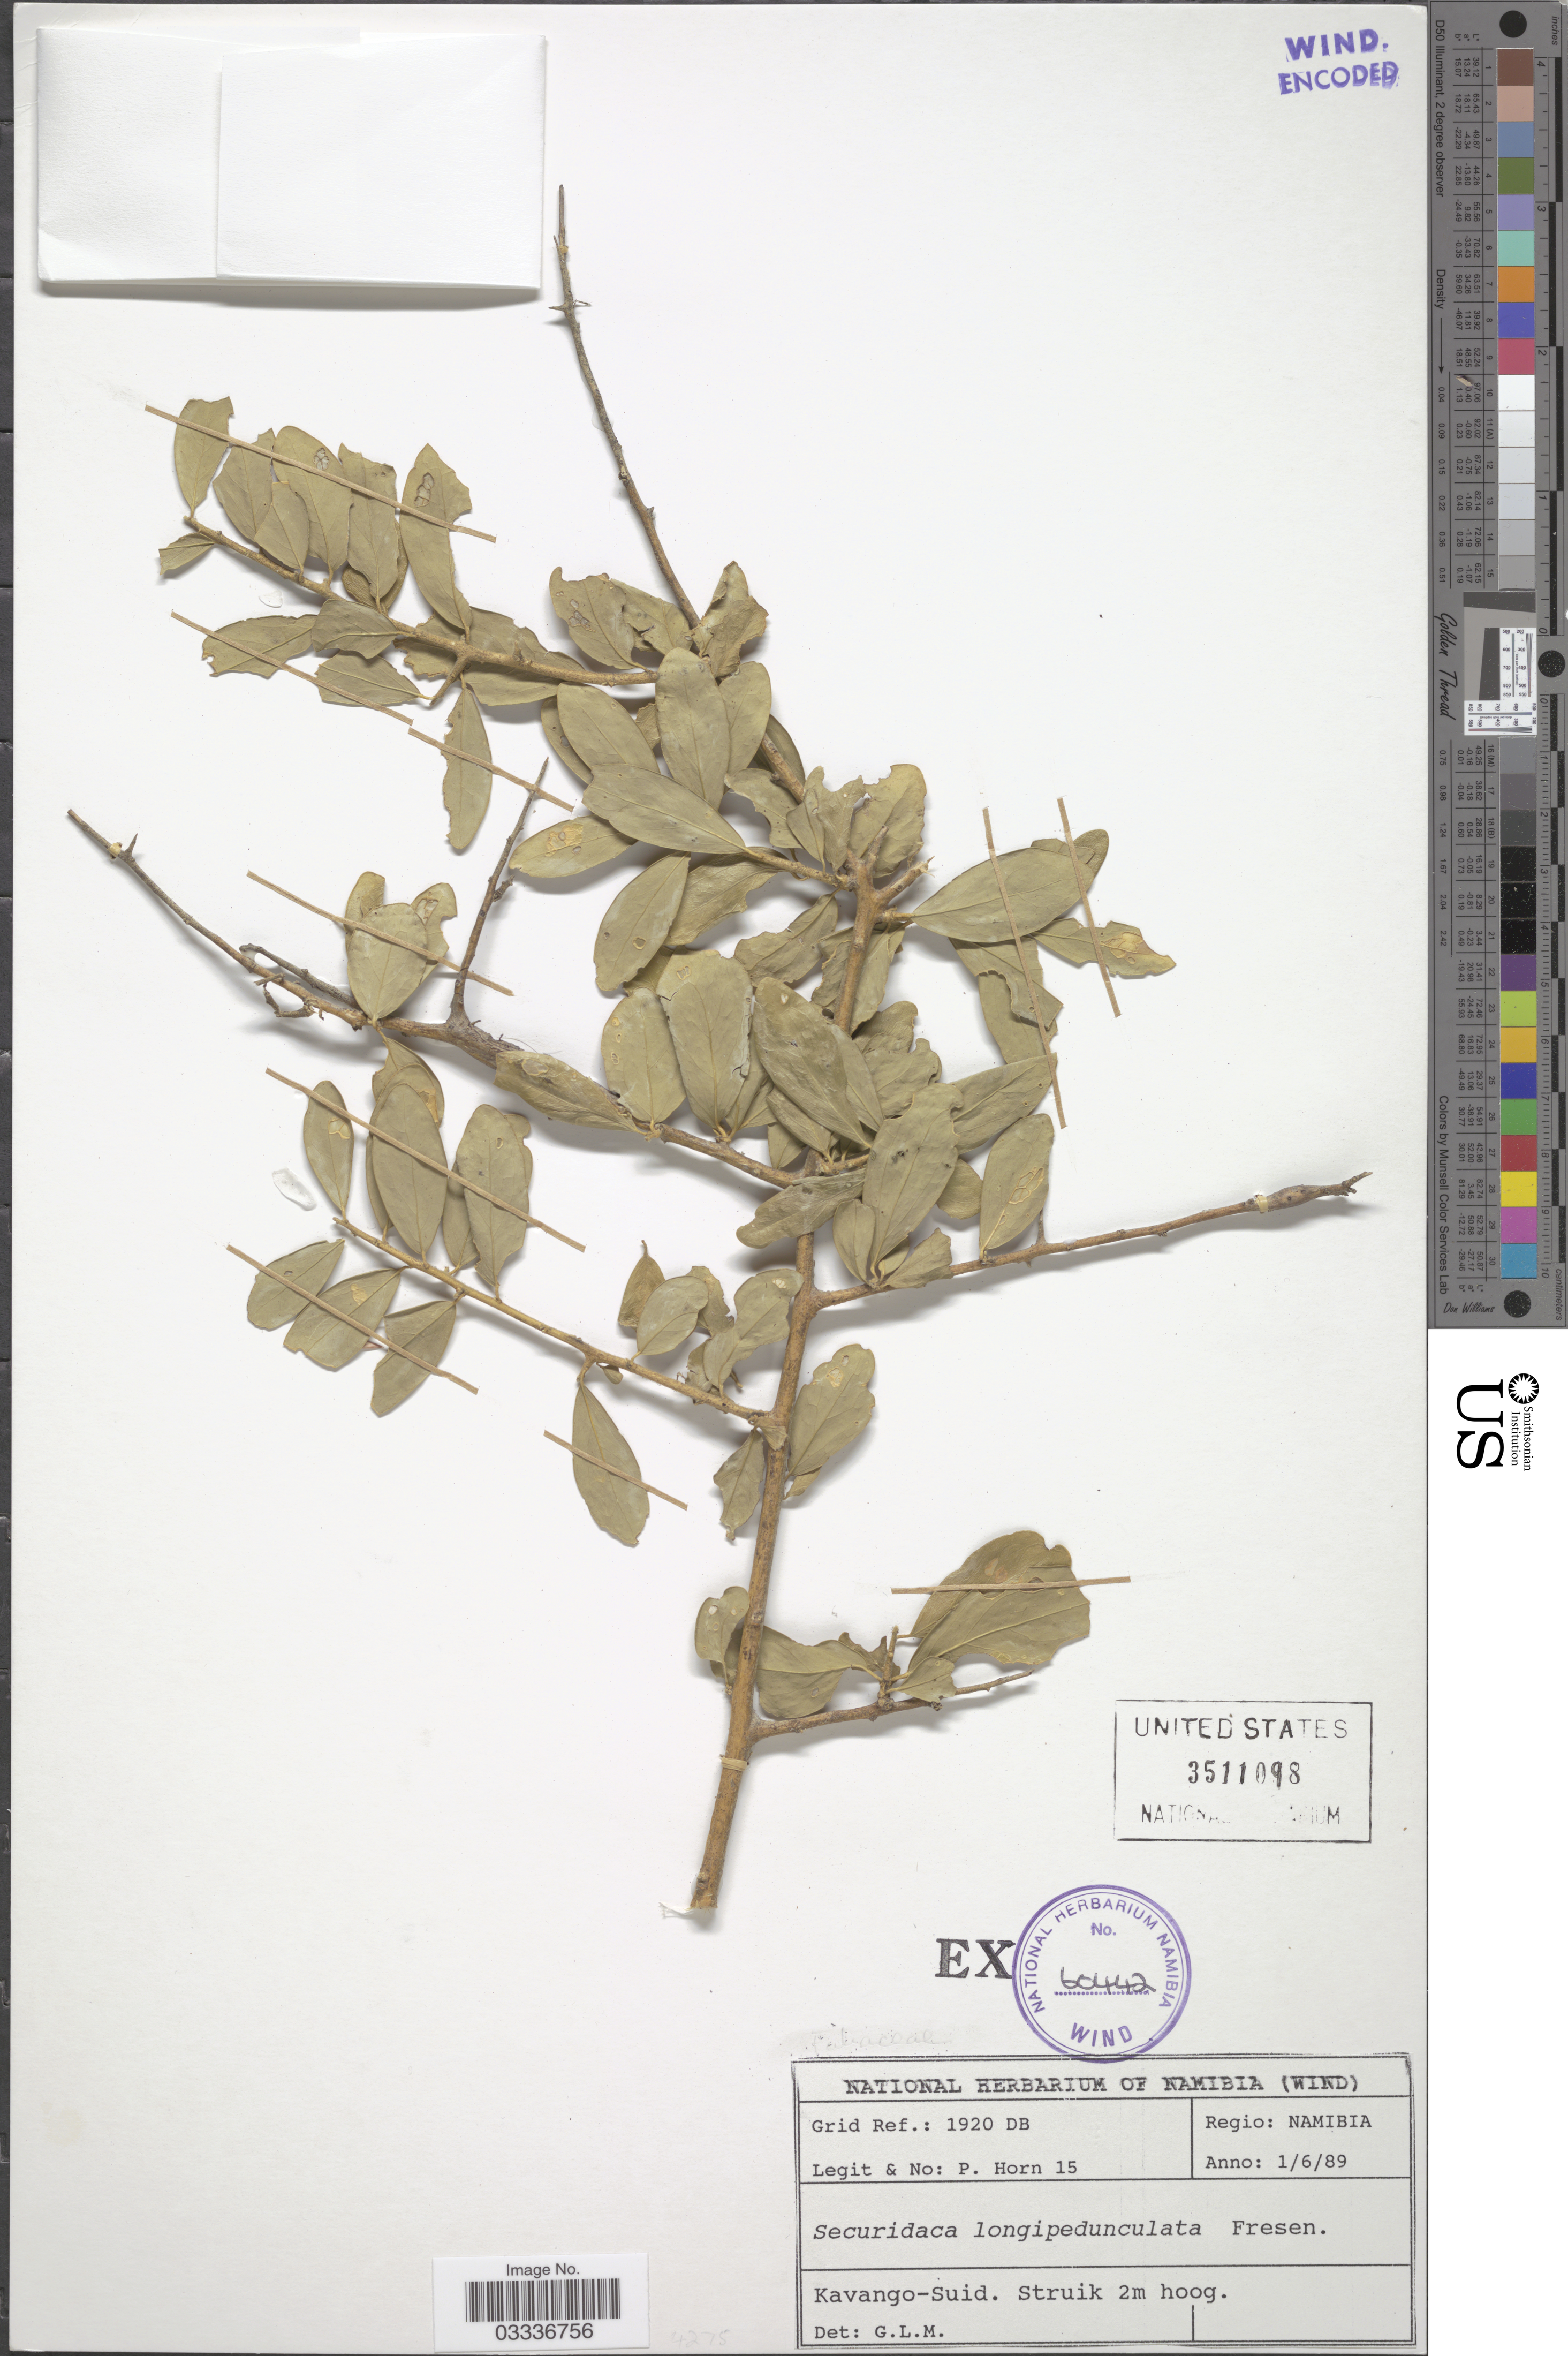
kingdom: Plantae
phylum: Tracheophyta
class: Magnoliopsida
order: Fabales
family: Polygalaceae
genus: Securidaca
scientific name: Securidaca longepedunculata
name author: Fresen.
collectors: P. Horn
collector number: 15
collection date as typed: Transcribed d/m/y: 1/6/89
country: Namibia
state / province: Kavango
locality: Kavango-Suid. Grid Ref.: 1920 DB.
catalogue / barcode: US 3511098